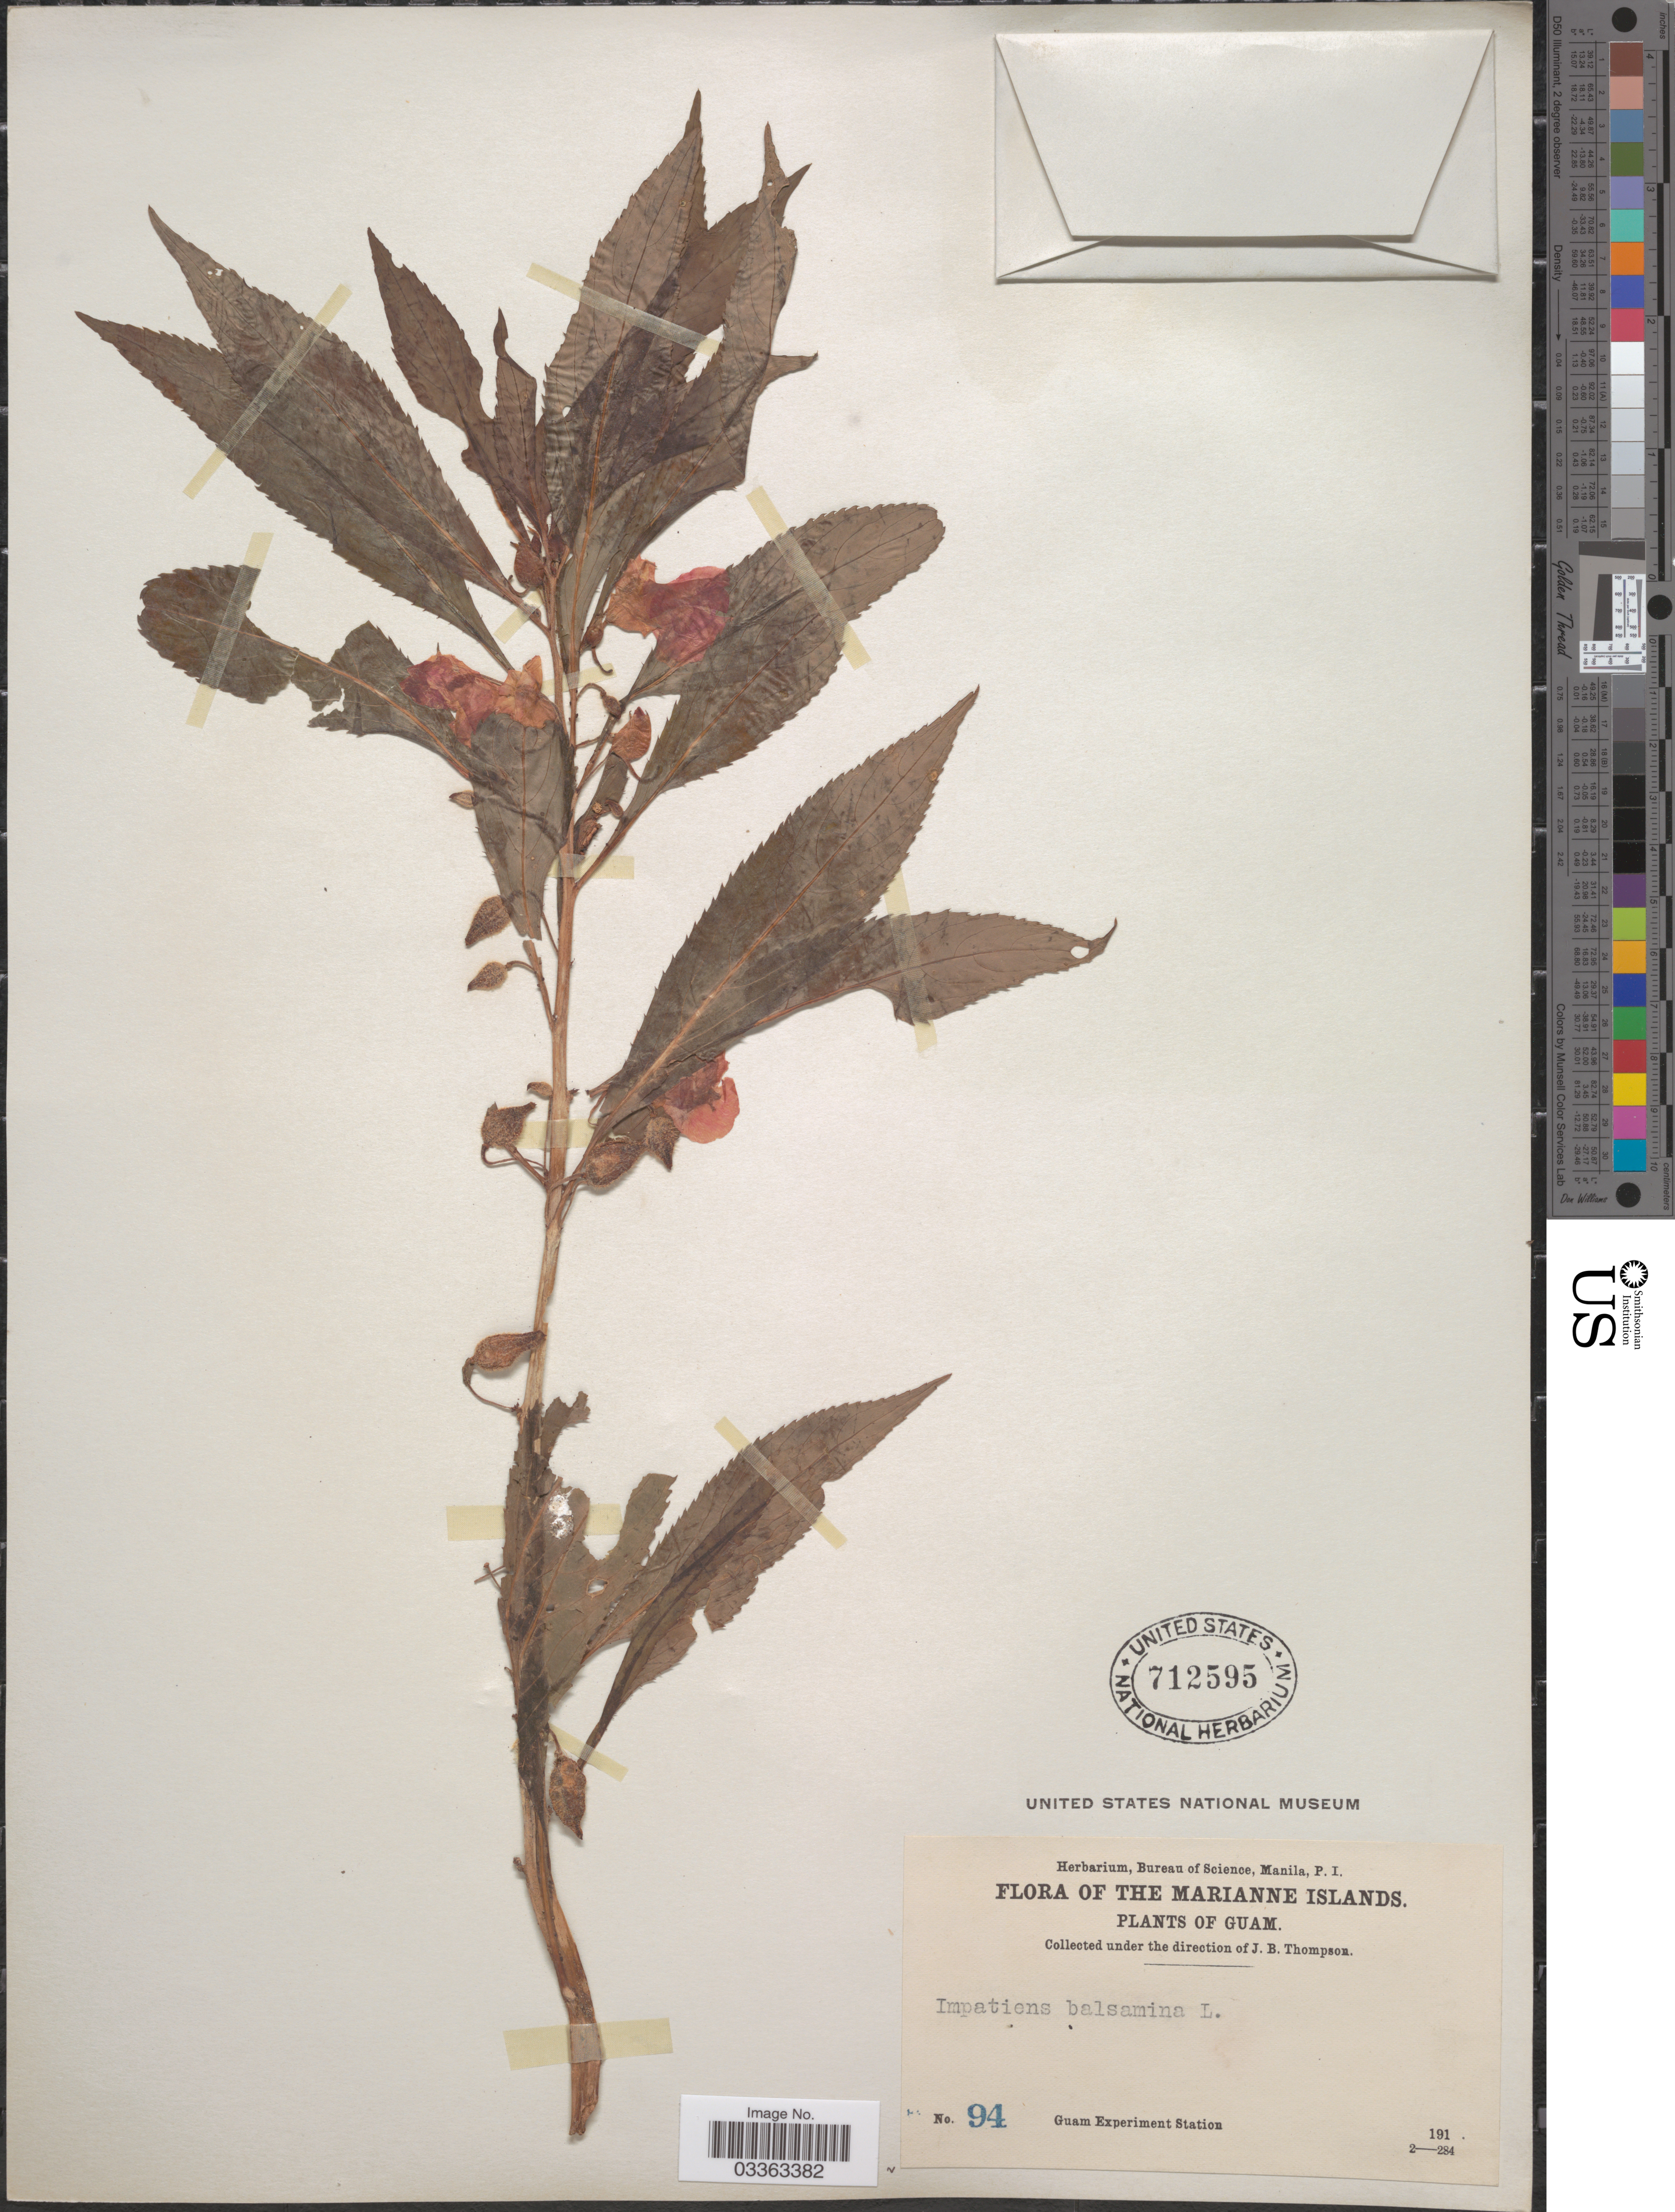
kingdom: Plantae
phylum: Tracheophyta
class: Magnoliopsida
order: Ericales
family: Balsaminaceae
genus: Impatiens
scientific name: Impatiens balsamina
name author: L.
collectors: Guam Exp. Sta.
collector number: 94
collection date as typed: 191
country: Guam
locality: The Marianne Islands.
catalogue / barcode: US 712595